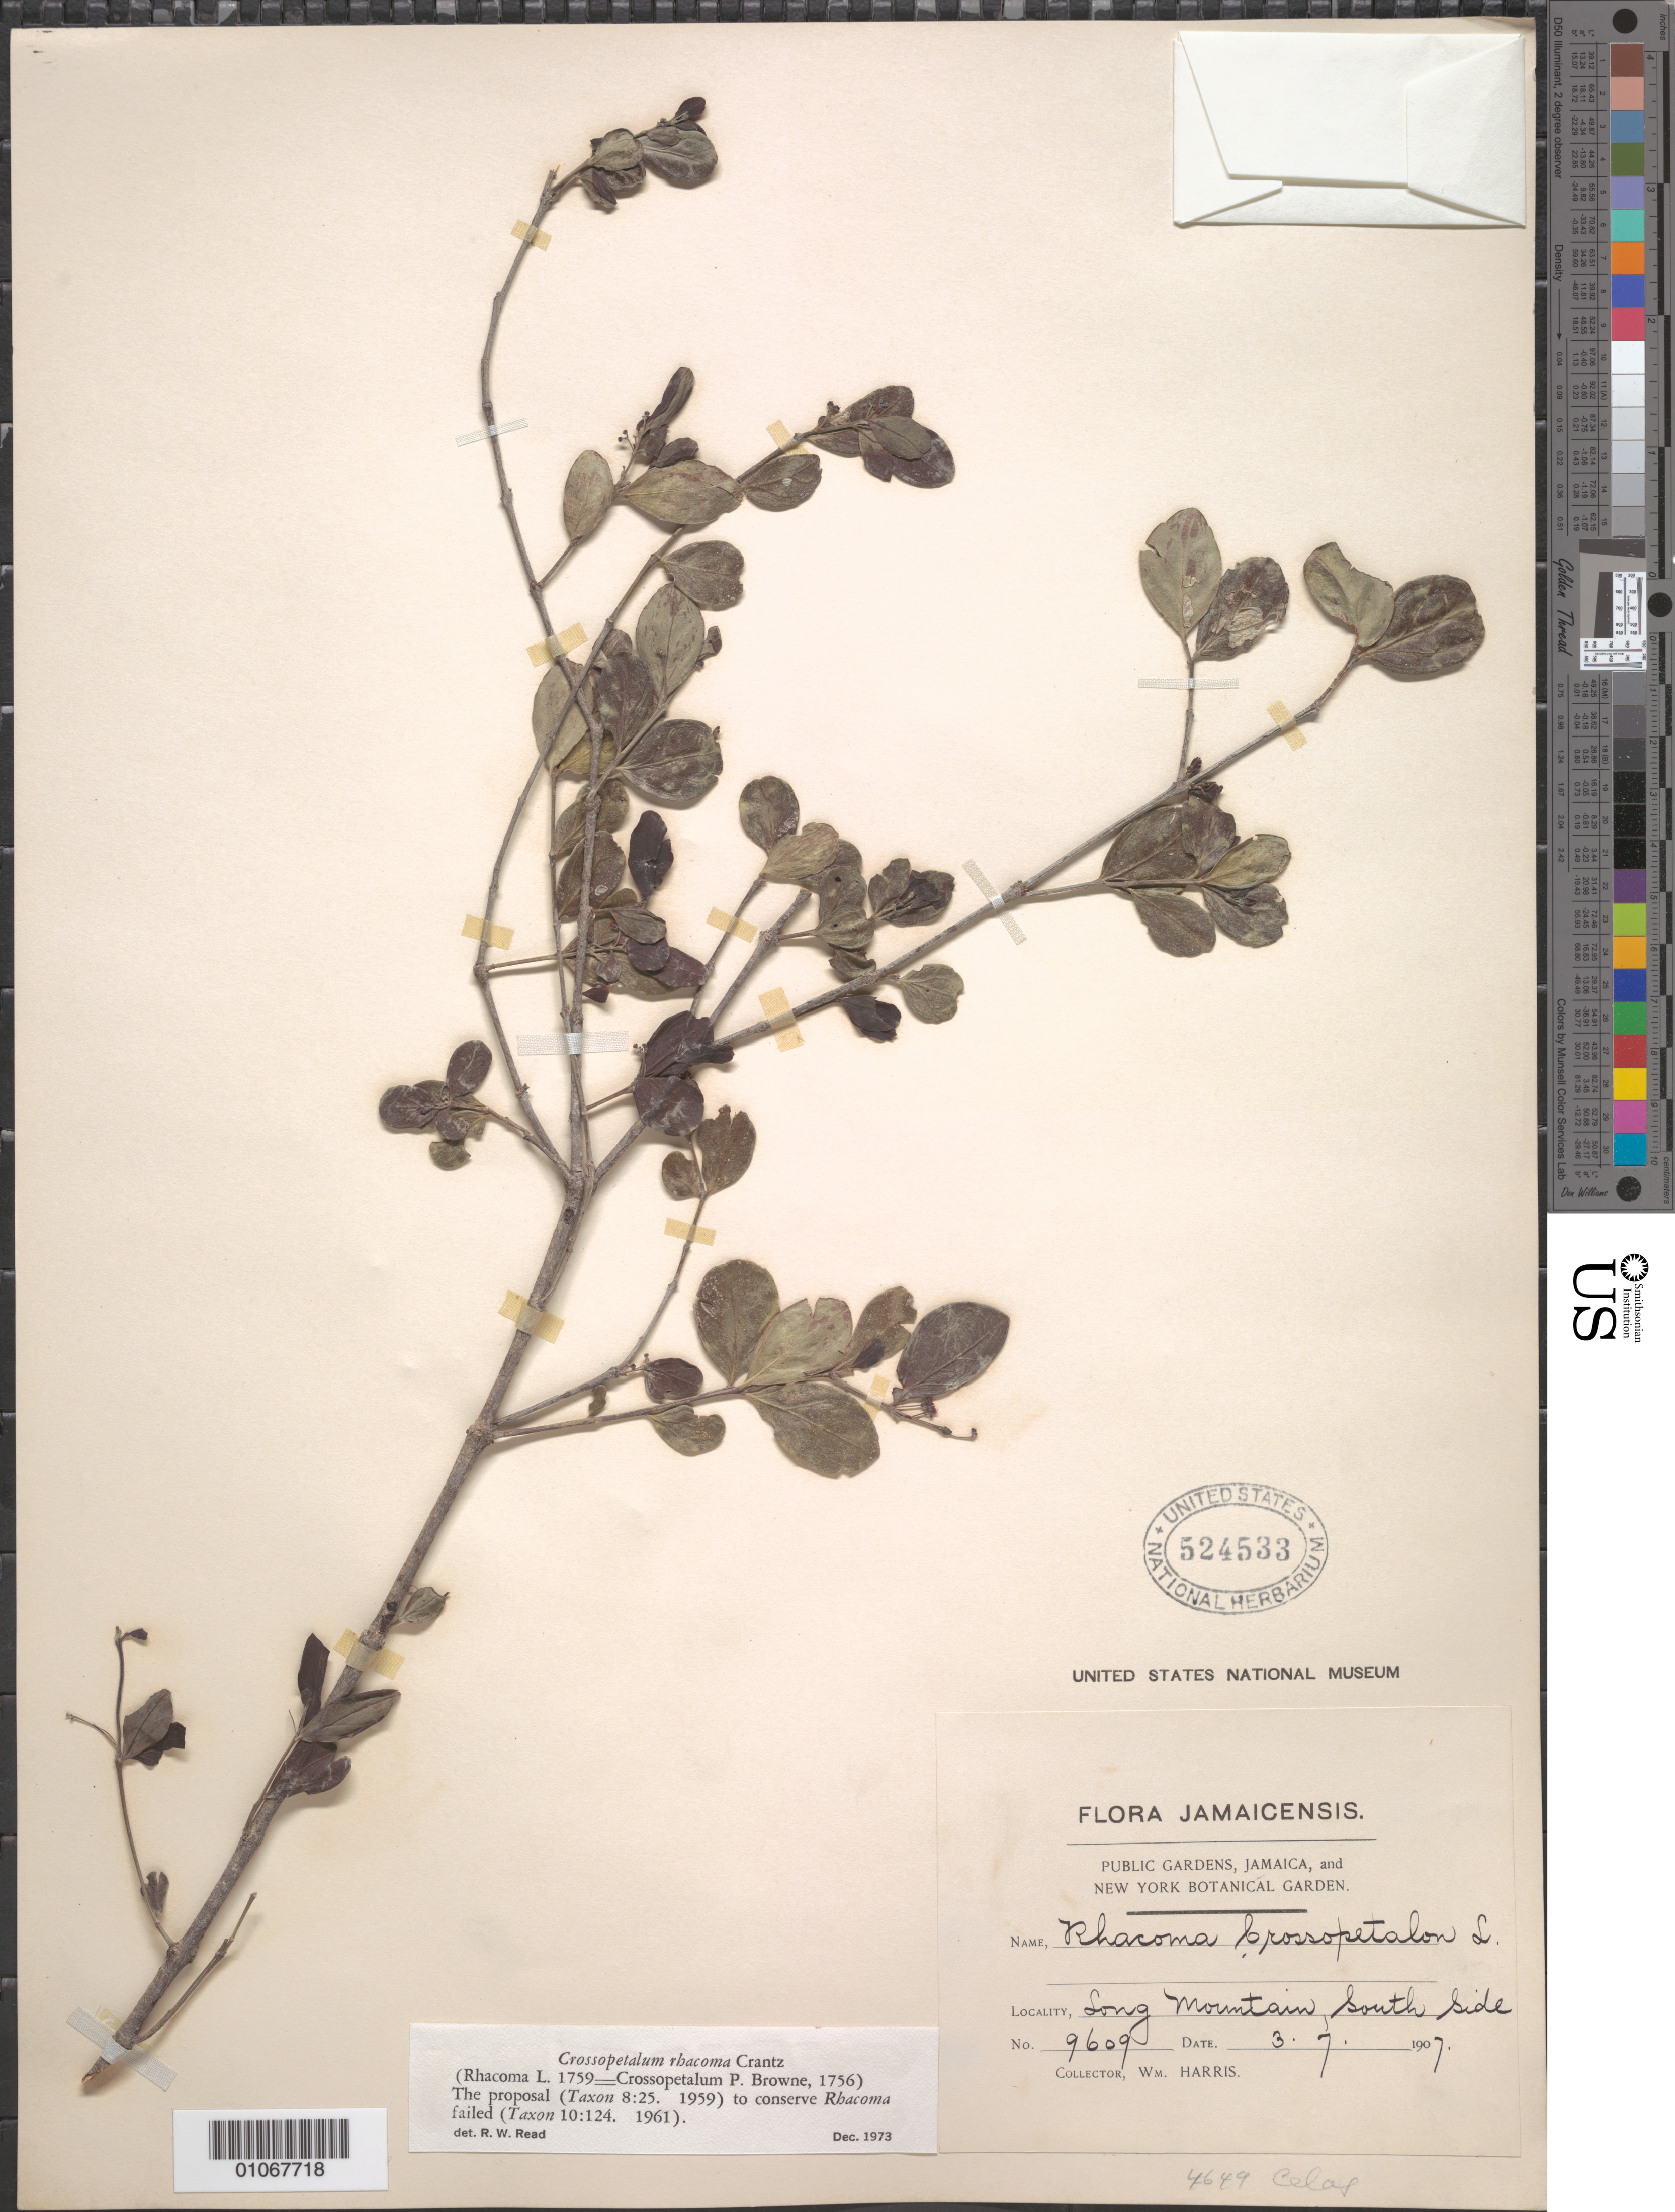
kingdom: Plantae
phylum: Tracheophyta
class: Magnoliopsida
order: Celastrales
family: Celastraceae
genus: Crossopetalum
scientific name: Crossopetalum rhacoma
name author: Crantz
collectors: W. Harris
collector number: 9609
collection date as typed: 03 Apr 1907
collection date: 1907-04-03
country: Jamaica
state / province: Saint Andrew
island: Jamaica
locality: Long mountain, south side.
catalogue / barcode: US 524533